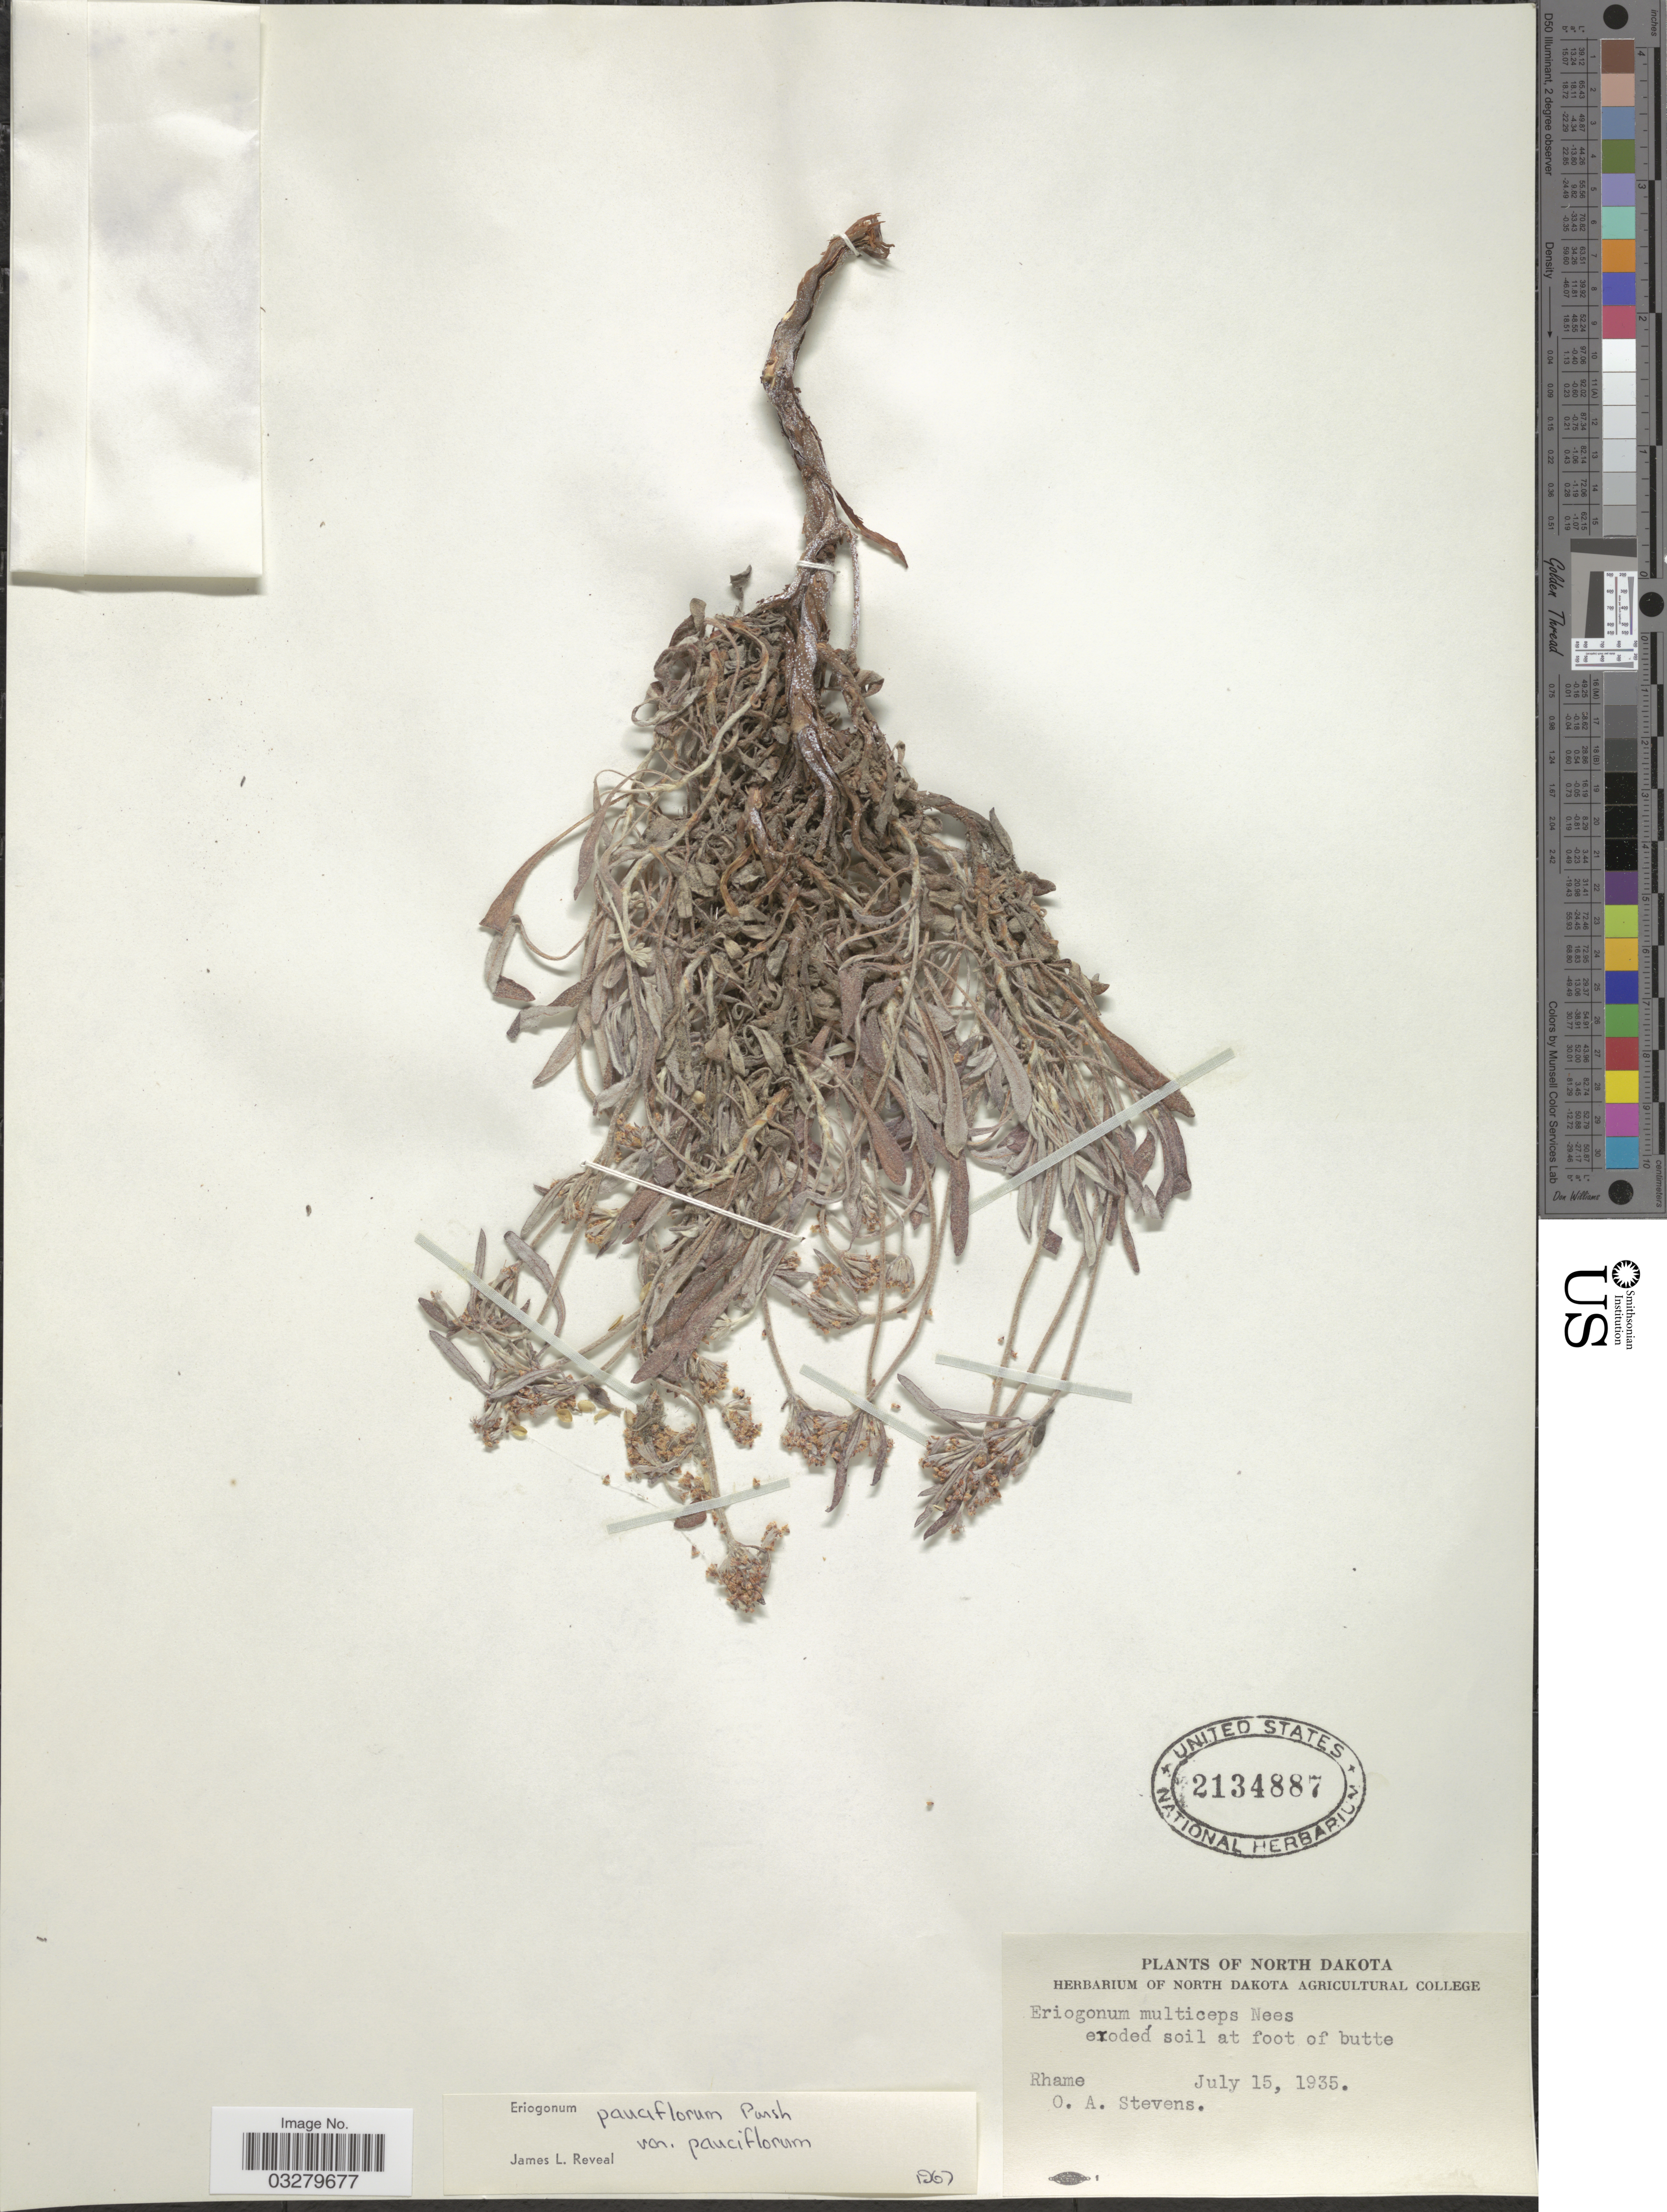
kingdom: Plantae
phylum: Tracheophyta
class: Magnoliopsida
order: Caryophyllales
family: Polygonaceae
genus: Eriogonum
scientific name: Eriogonum pauciflorum var. pauciflorum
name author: Pursh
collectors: O. A. Stevens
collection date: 1935-07-15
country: United States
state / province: North Dakota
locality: Rhame.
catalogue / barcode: US 2134887